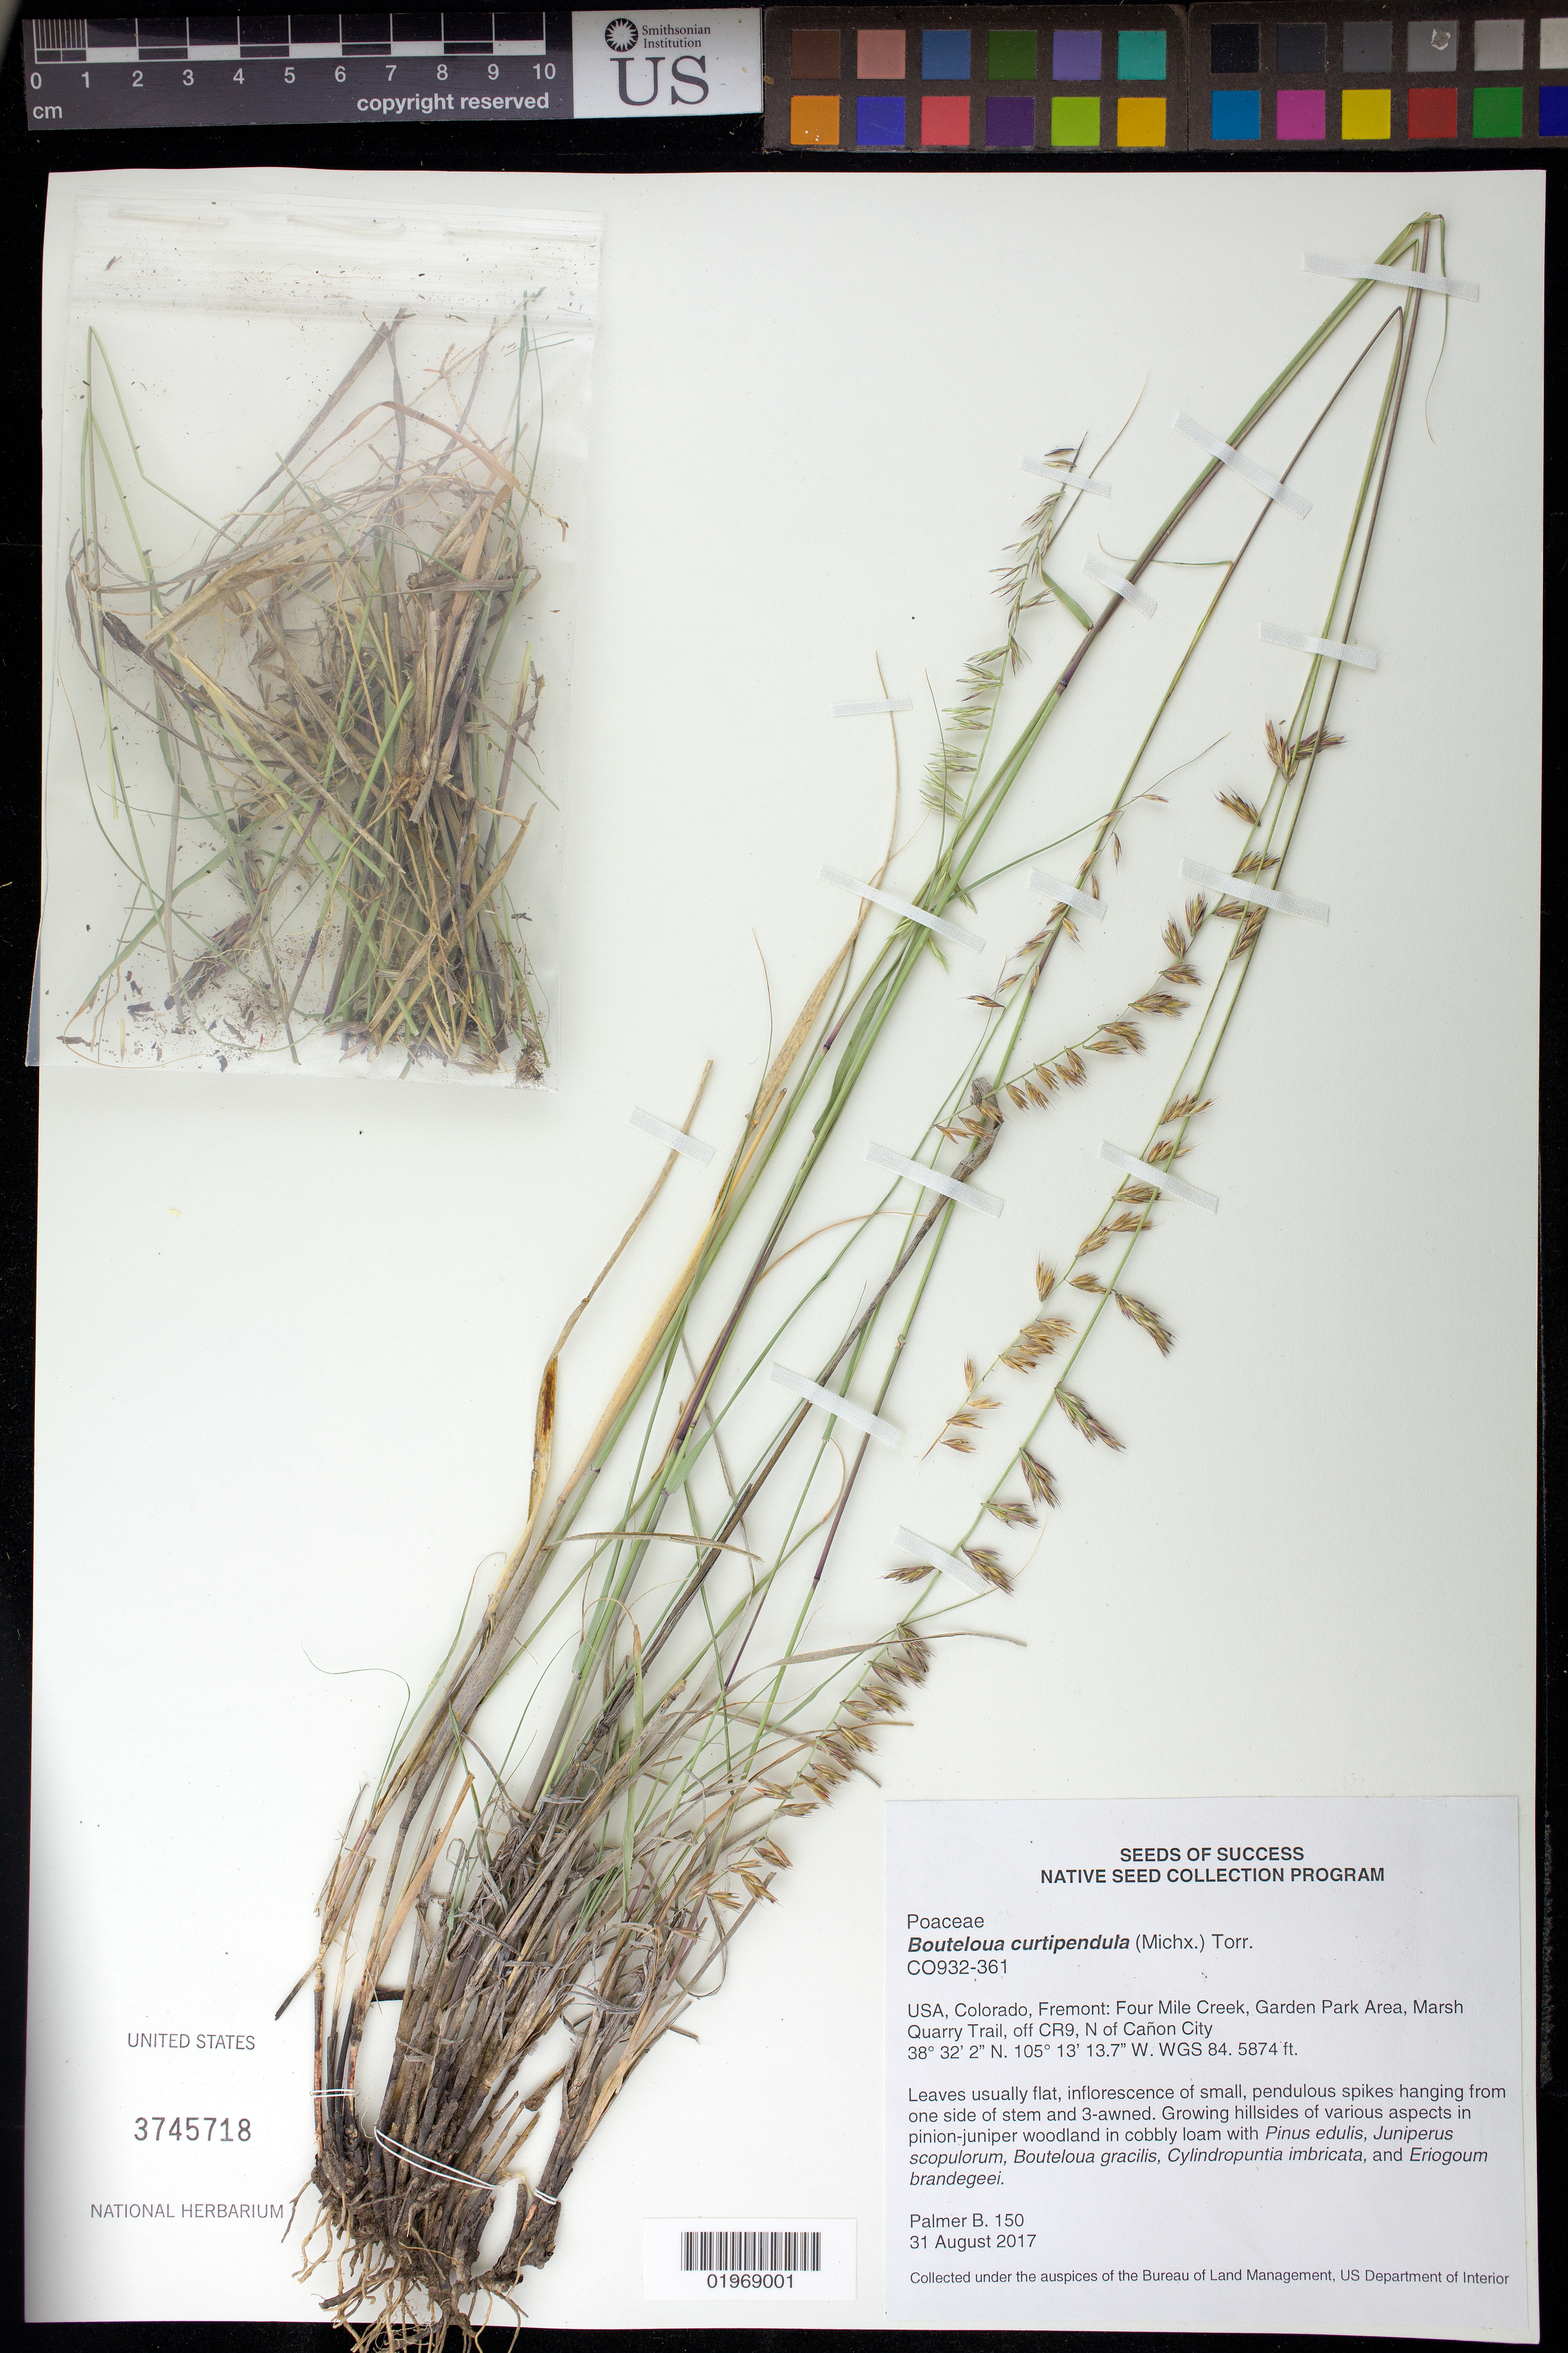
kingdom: Plantae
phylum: Tracheophyta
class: Liliopsida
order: Poales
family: Poaceae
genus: Bouteloua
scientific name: Bouteloua curtipendula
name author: (Michx.) Torr.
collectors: B. Palmer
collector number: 150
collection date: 2017-08-31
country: United States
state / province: Colorado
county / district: Fremont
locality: Four Mile Creek,Garden Park Area, Marsh Quarry Trail, off CR9, N of Canyon City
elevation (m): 1790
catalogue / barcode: US 3745718